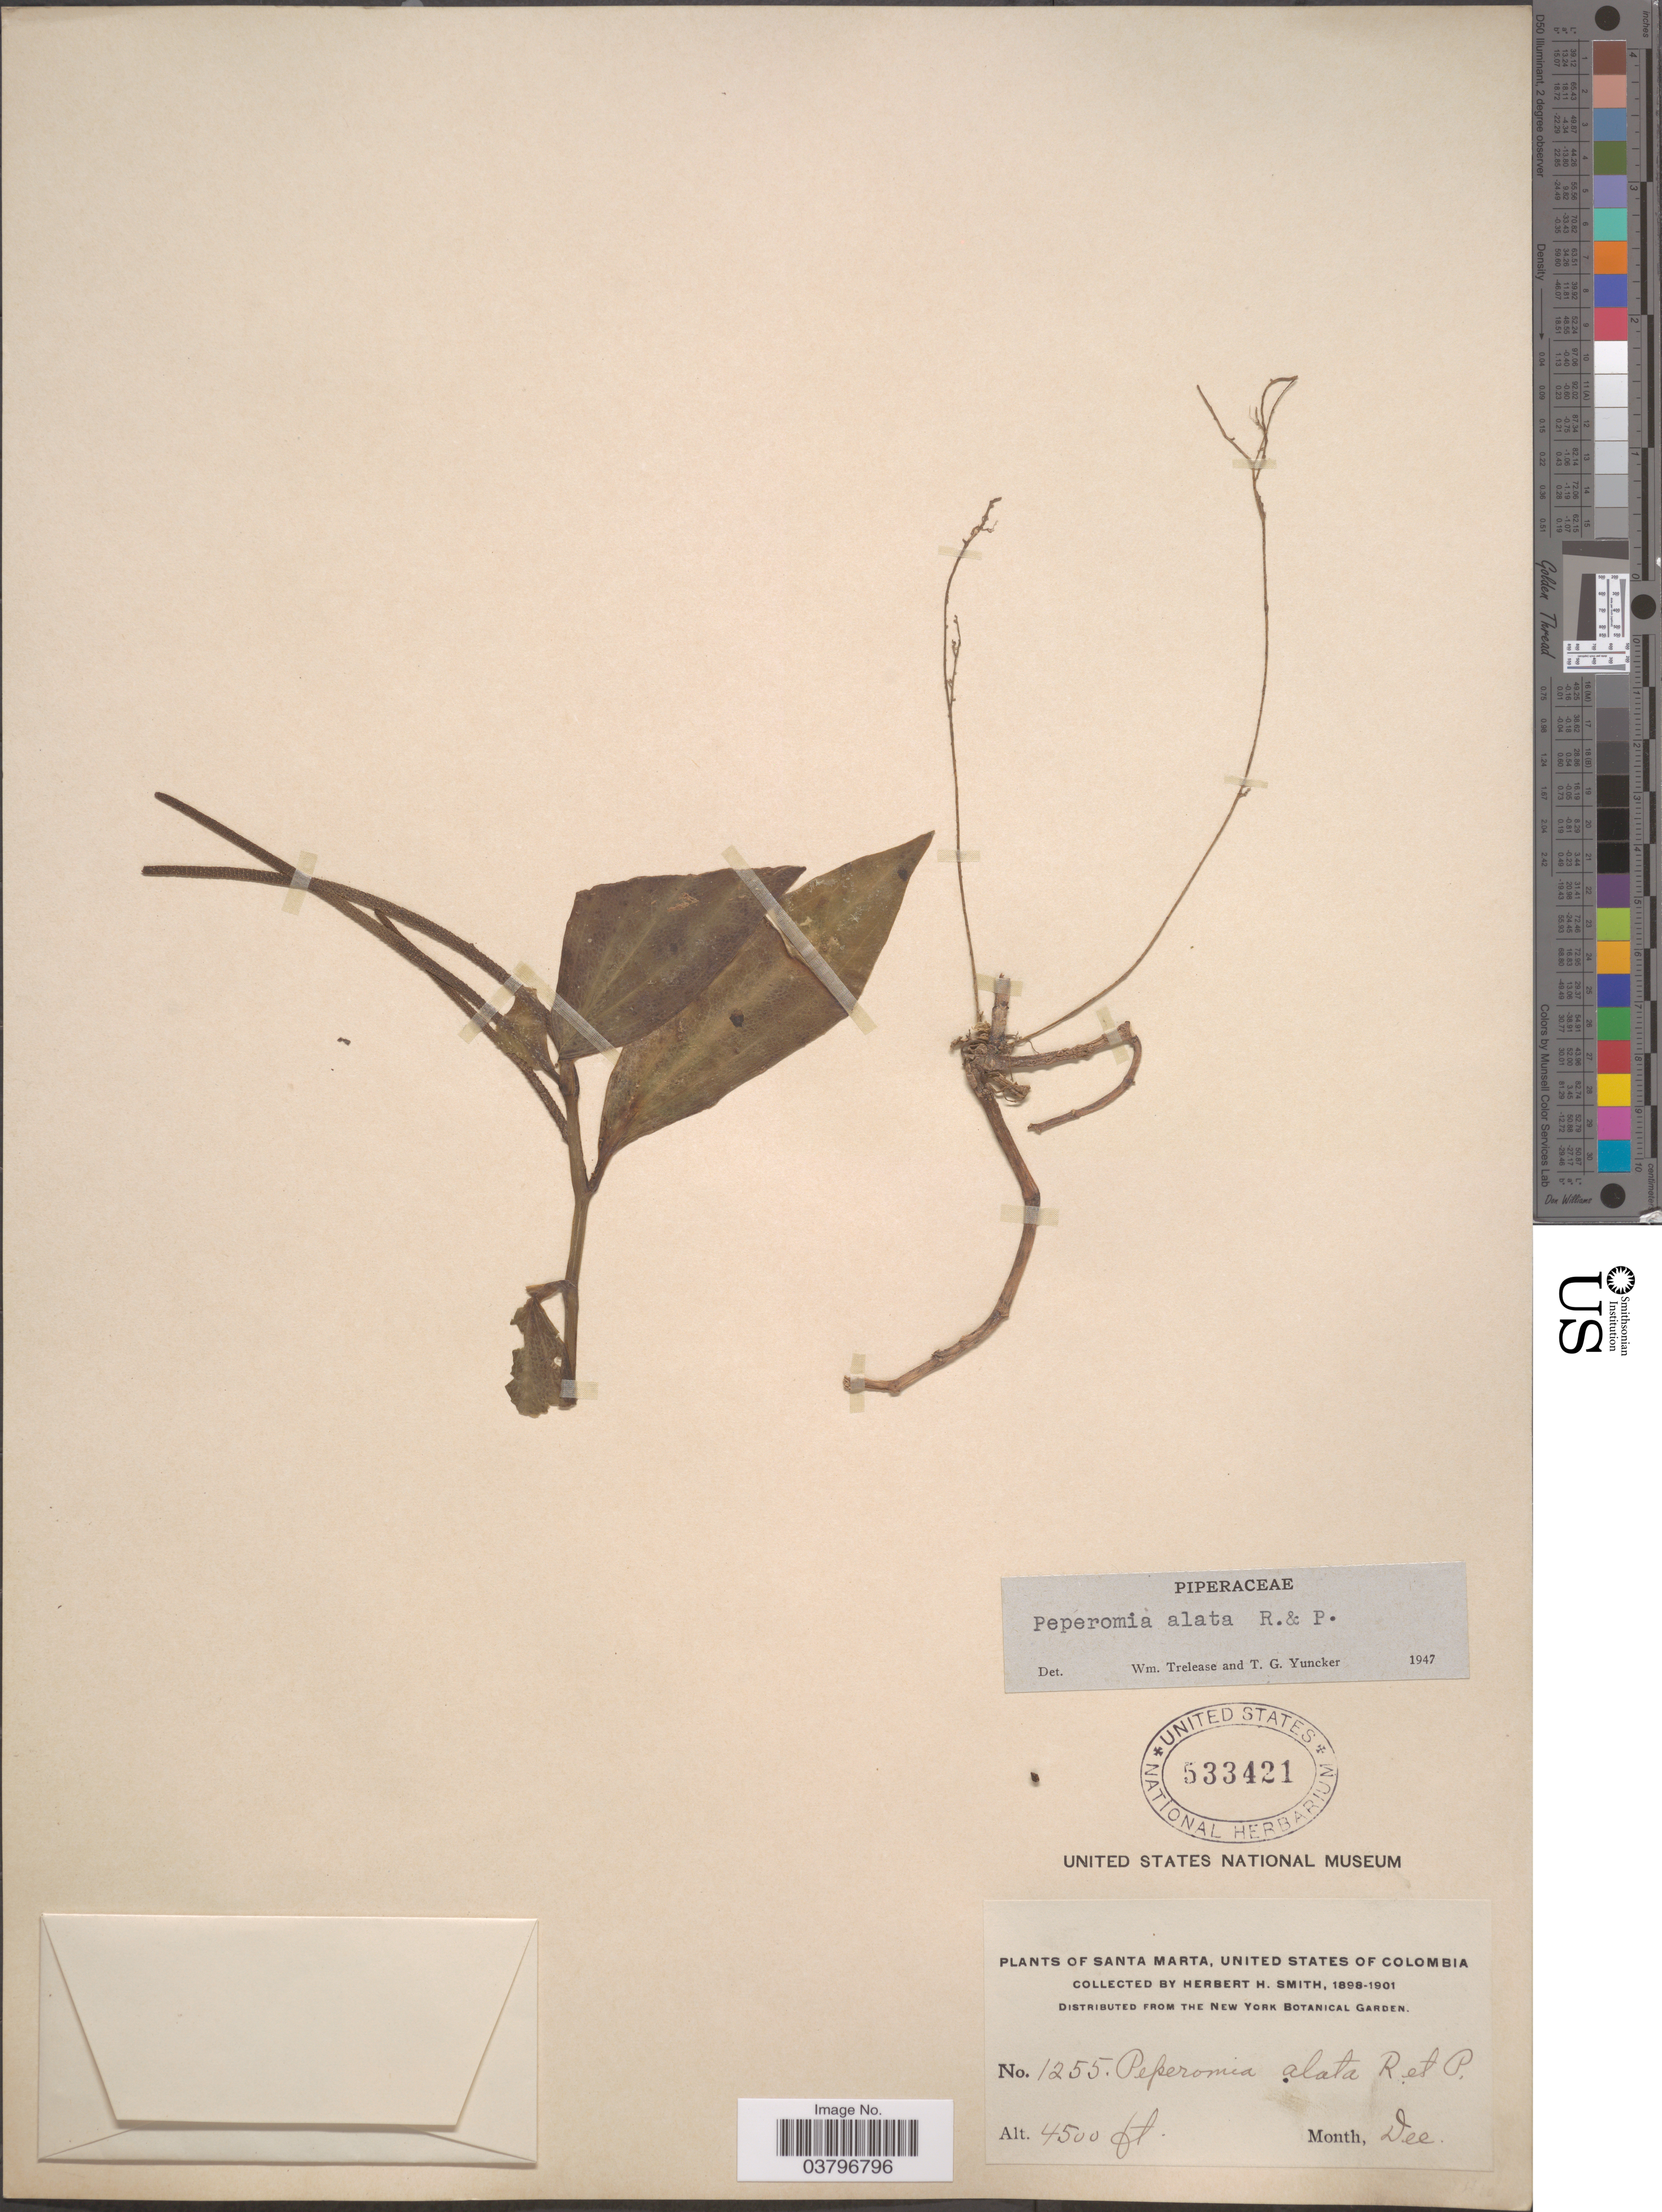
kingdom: Plantae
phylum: Tracheophyta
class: Magnoliopsida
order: Piperales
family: Piperaceae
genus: Peperomia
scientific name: Peperomia alata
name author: Ruiz & Pav.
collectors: Herbert H. Smith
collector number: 1255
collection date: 1898-12/1901-12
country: Colombia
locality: Santa Marta, United States of Colombia.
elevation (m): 1372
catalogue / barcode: US 533421